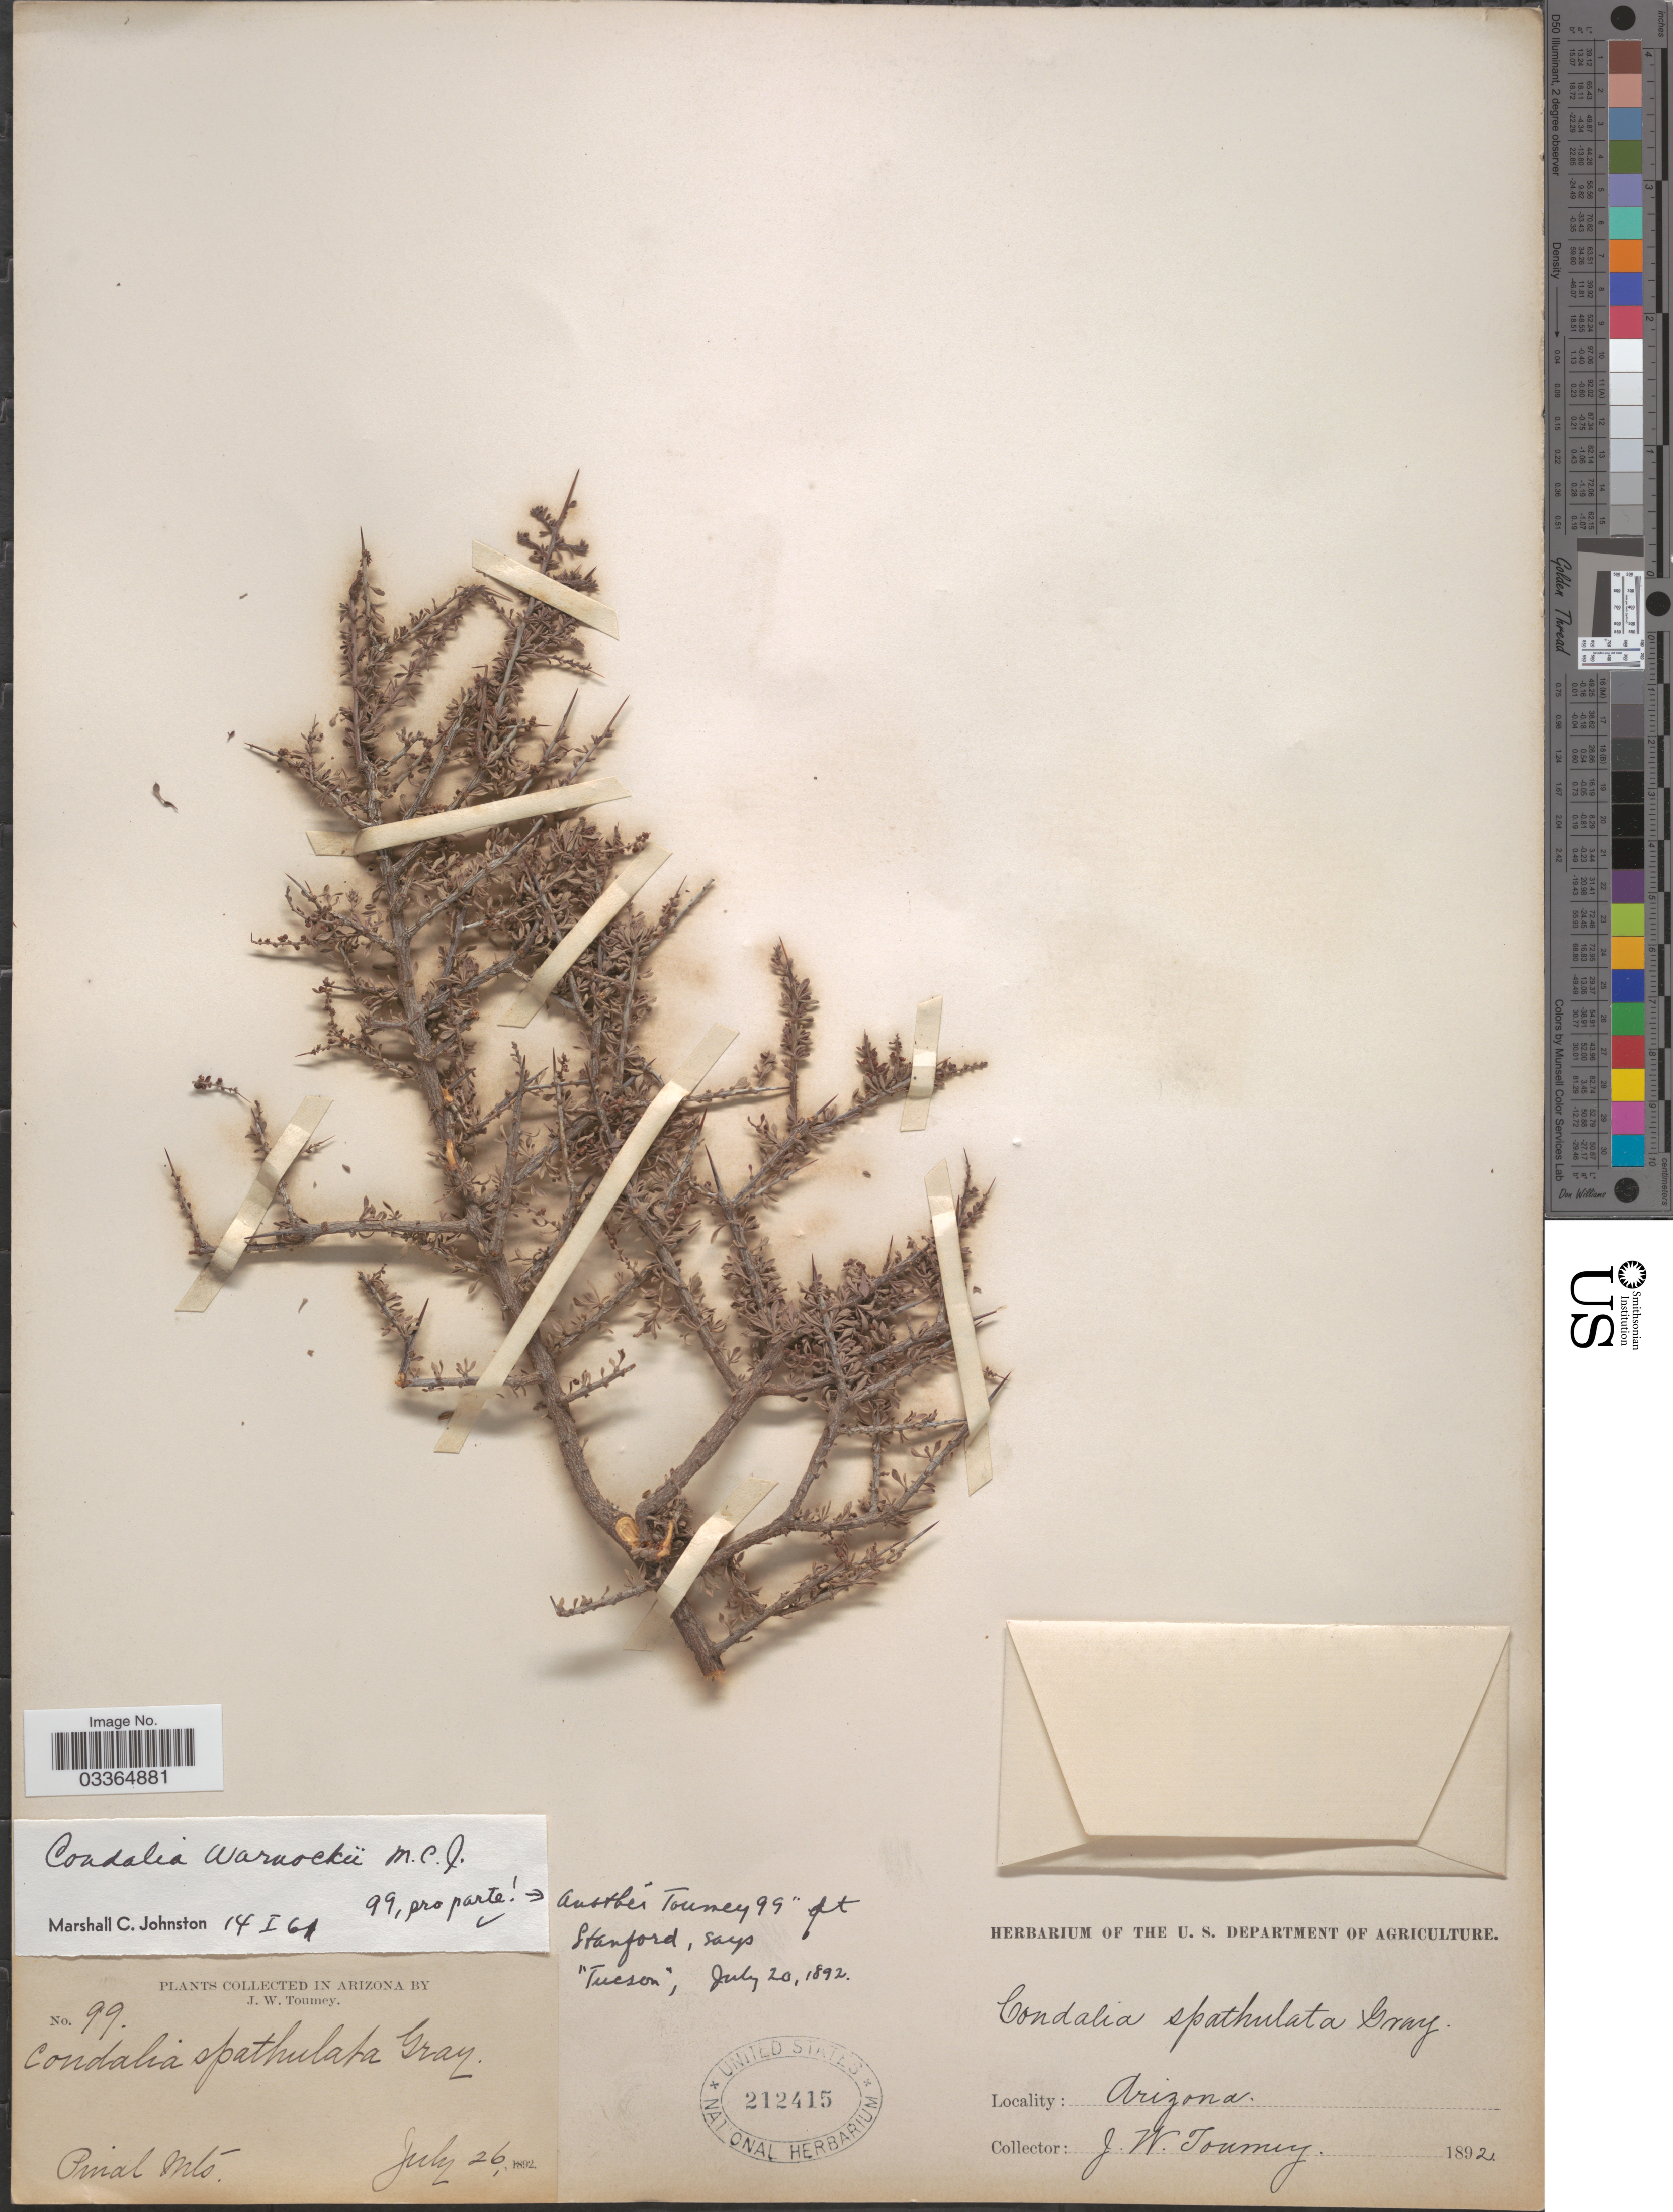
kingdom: Plantae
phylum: Tracheophyta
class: Magnoliopsida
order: Rosales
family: Rhamnaceae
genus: Condalia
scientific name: Condalia warnockii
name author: M.C. Johnst.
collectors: J. W. Toumey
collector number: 99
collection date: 1892-07-26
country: United States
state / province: Arizona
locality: Pinal Mts.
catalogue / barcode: US 212415